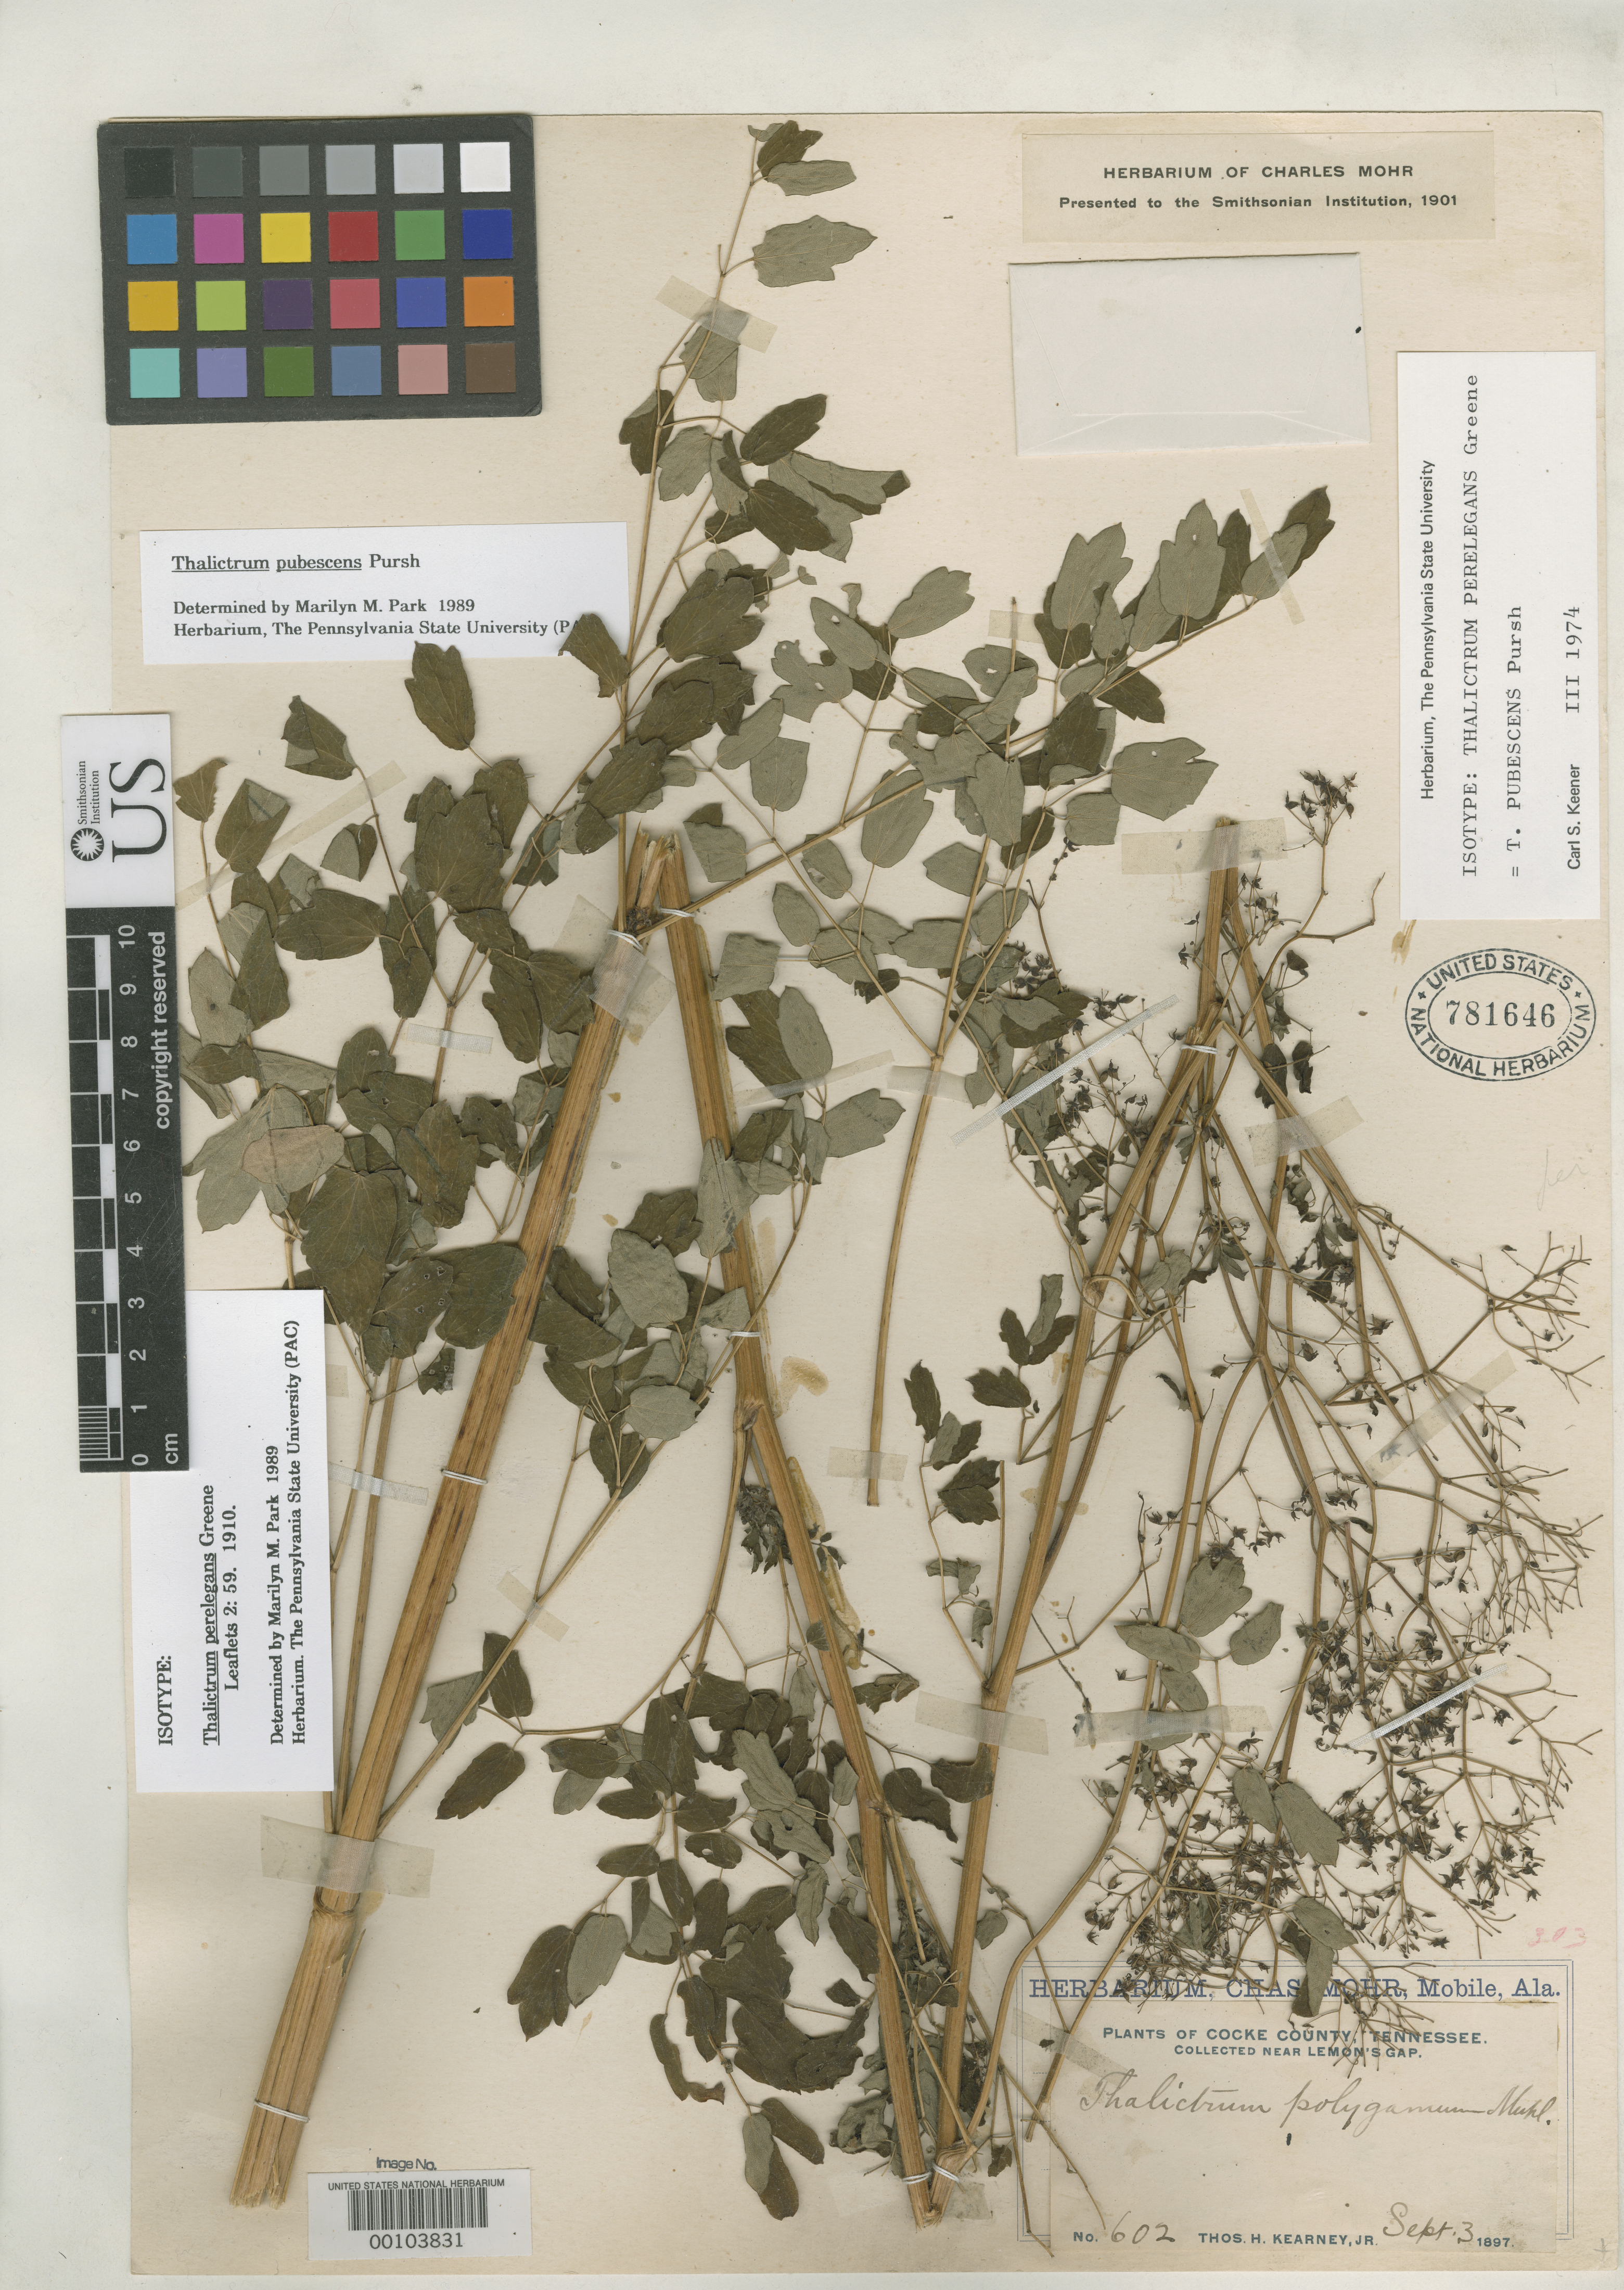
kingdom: Plantae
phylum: Tracheophyta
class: Magnoliopsida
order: Ranunculales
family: Ranunculaceae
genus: Thalictrum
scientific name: Thalictrum perelegans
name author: Greene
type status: Isotype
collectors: T. H. Kearney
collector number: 602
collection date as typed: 03 Sep 1897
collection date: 1897-09-03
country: United States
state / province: Tennessee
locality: Lemon's Gap.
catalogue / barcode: US 781646